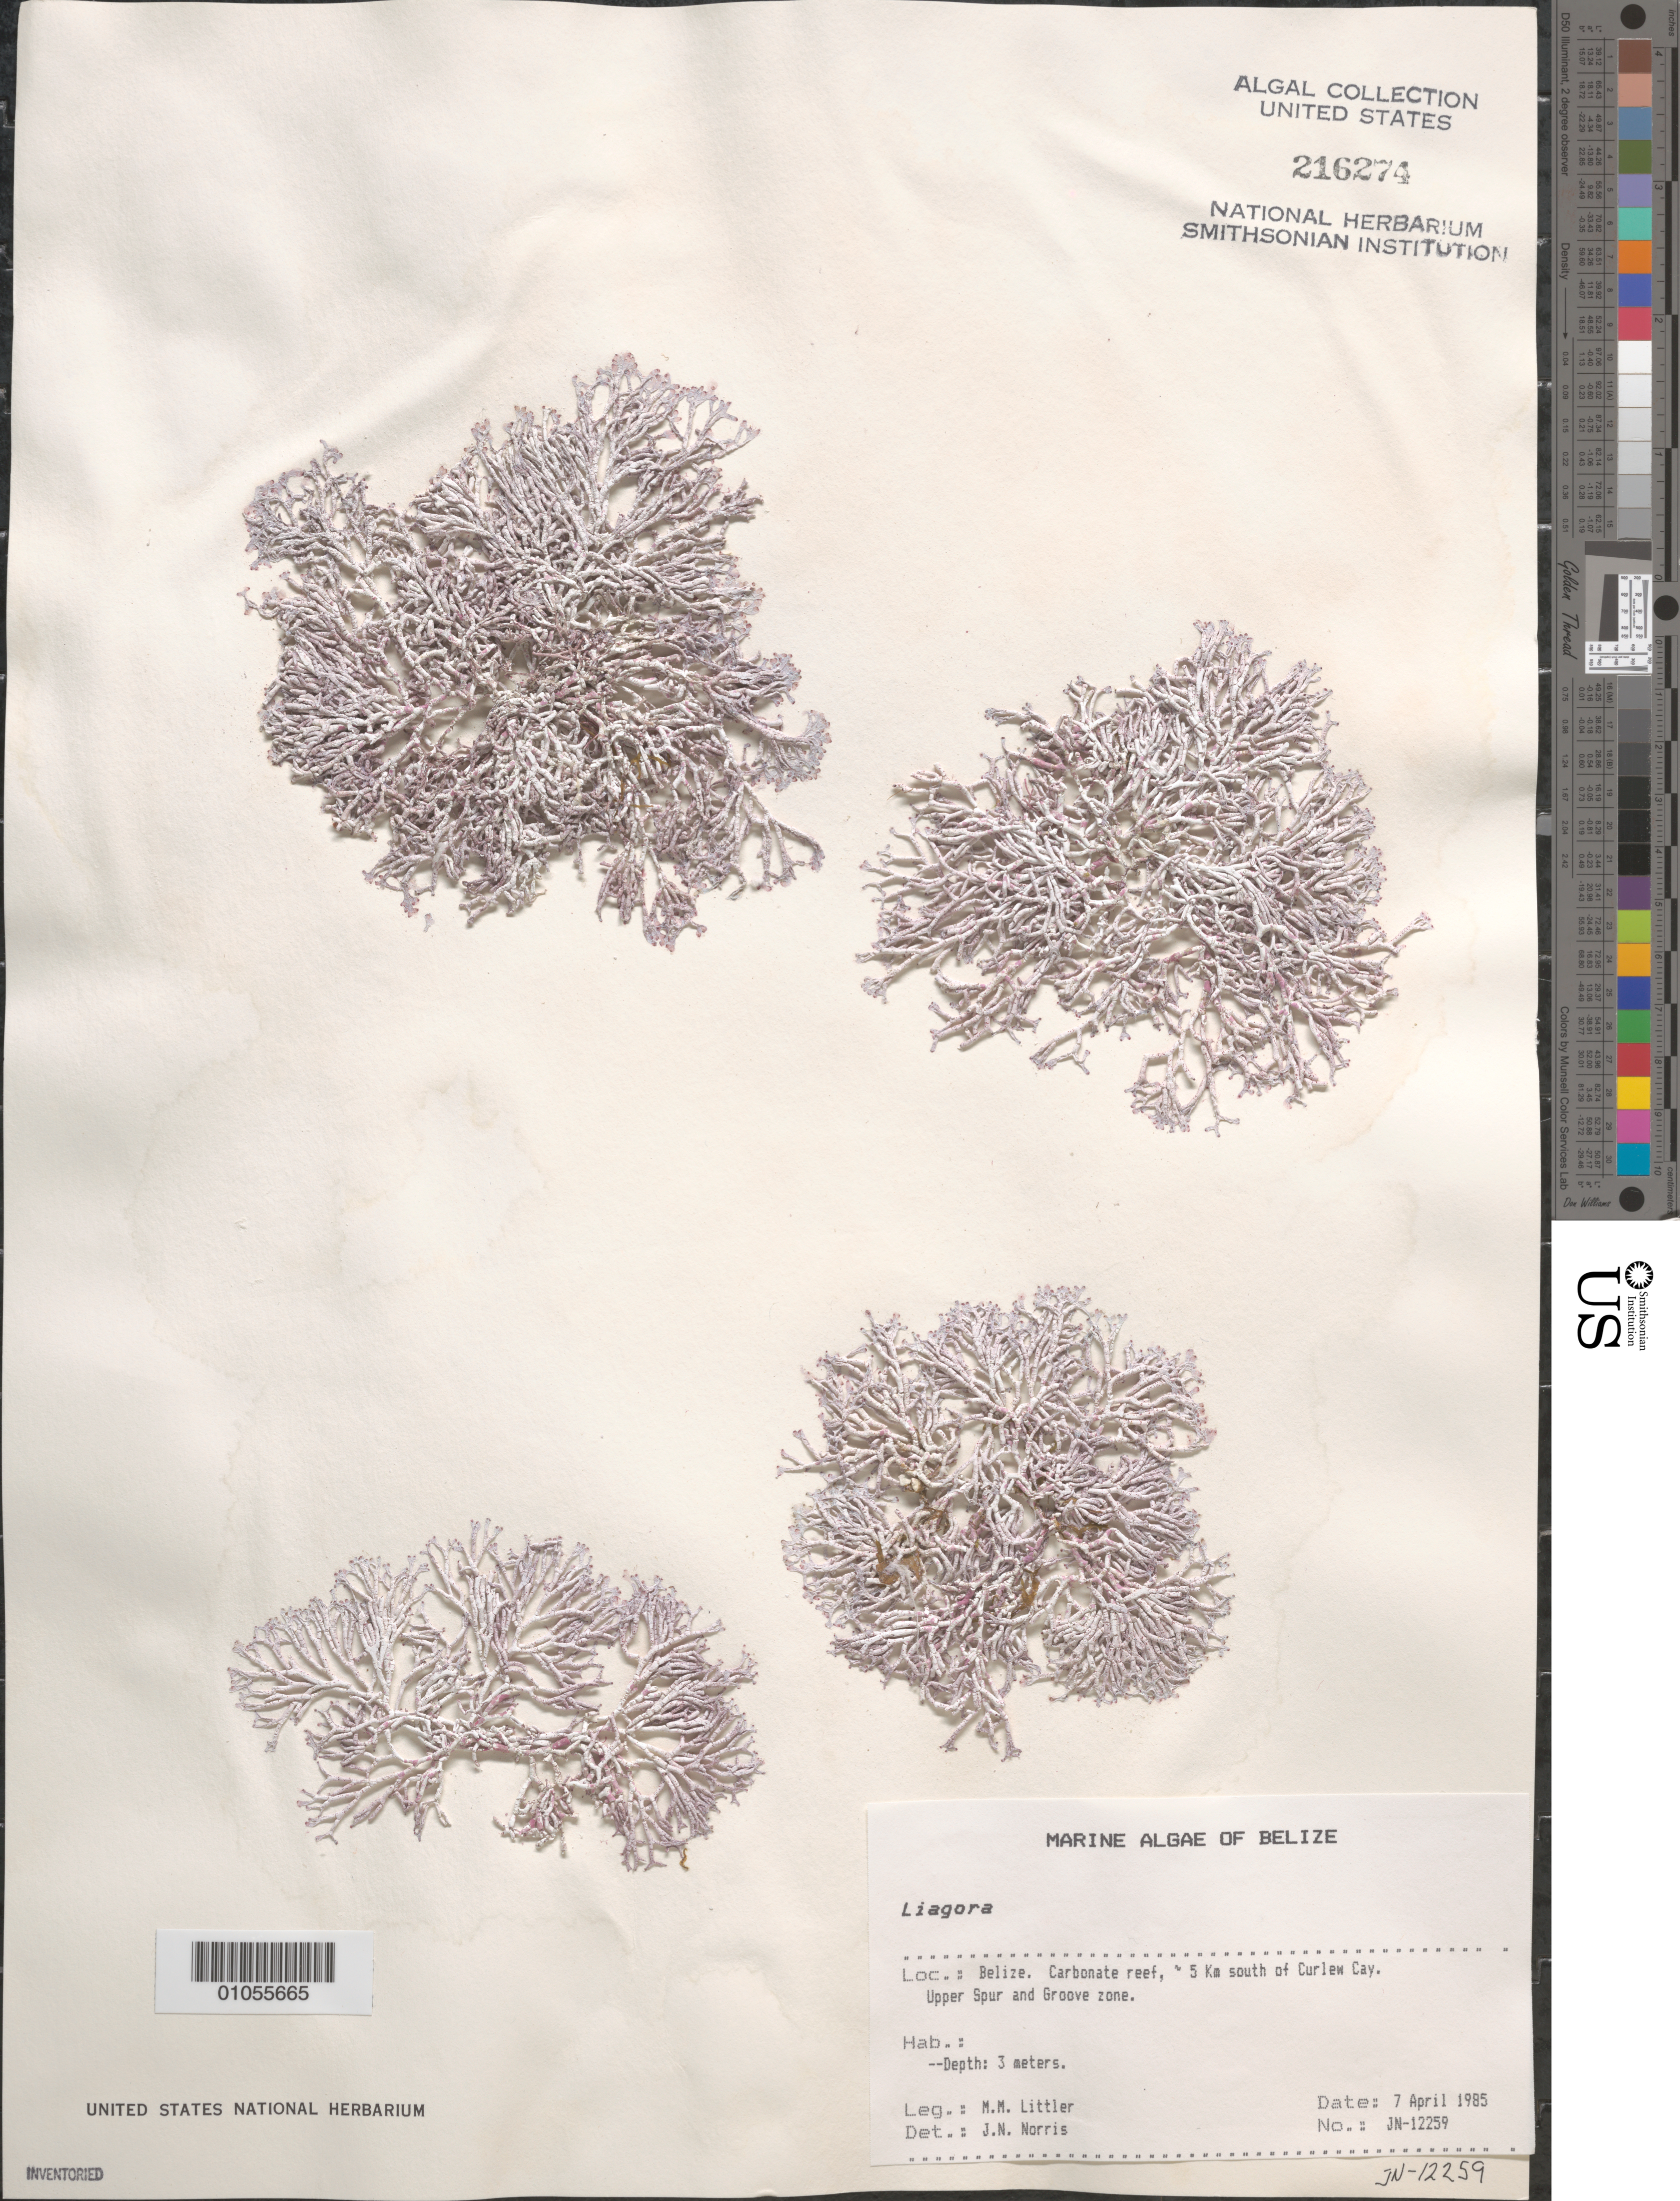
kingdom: Plantae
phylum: Rhodophyta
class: Florideophyceae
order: Nemaliales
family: Liagoraceae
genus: Liagora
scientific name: Liagora sp.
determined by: Norris, James N.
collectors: M. M. Littler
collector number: JN-12259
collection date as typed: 07 Apr 1985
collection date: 1985-04-07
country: Belize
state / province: Stann Creek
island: Curlew Cay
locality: Carbonate reef ca. 5 km south of Curlew Cay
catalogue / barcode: US 216274